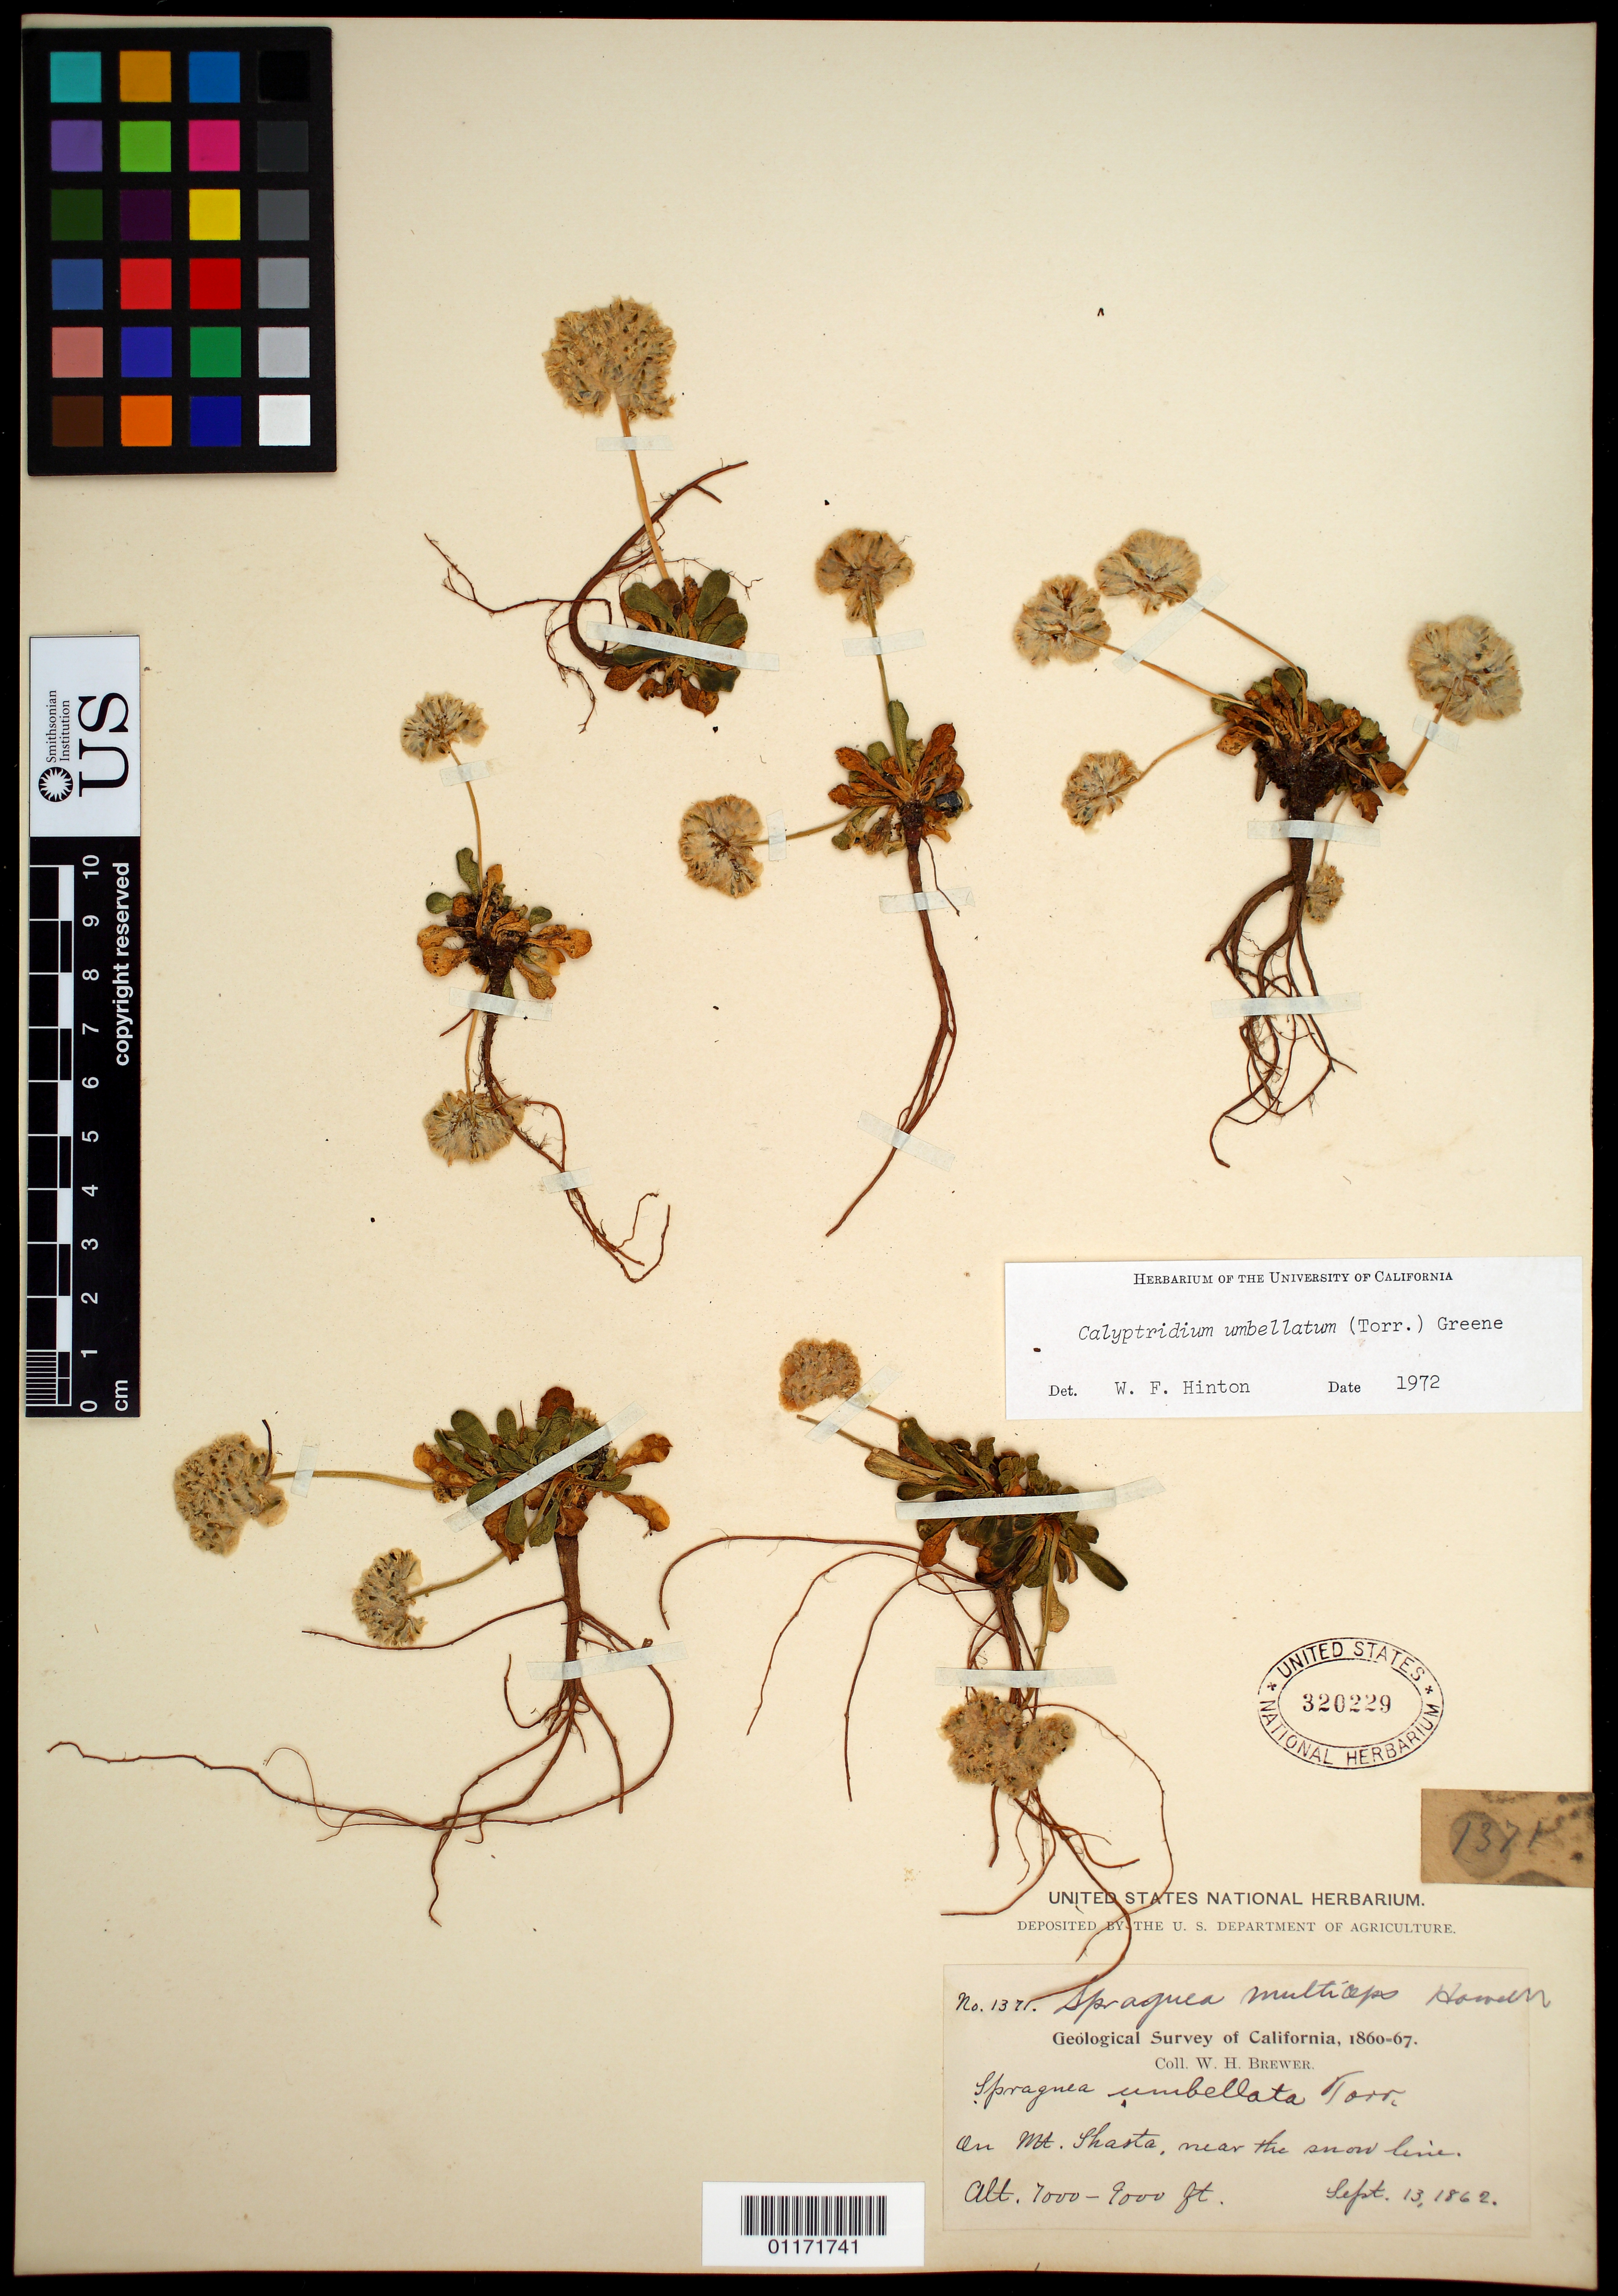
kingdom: Plantae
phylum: Tracheophyta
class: Magnoliopsida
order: Caryophyllales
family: Montiaceae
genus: Calyptridium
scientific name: Calyptridium umbellatum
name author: (Torr.) Greene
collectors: T. S. Palmer, F. V. Coville & F. Funston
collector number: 2091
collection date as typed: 07 Aug 1891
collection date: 1891-08-07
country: United States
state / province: California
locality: Mount Silliman, Sierra Nevada.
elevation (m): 3200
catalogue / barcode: US 320229